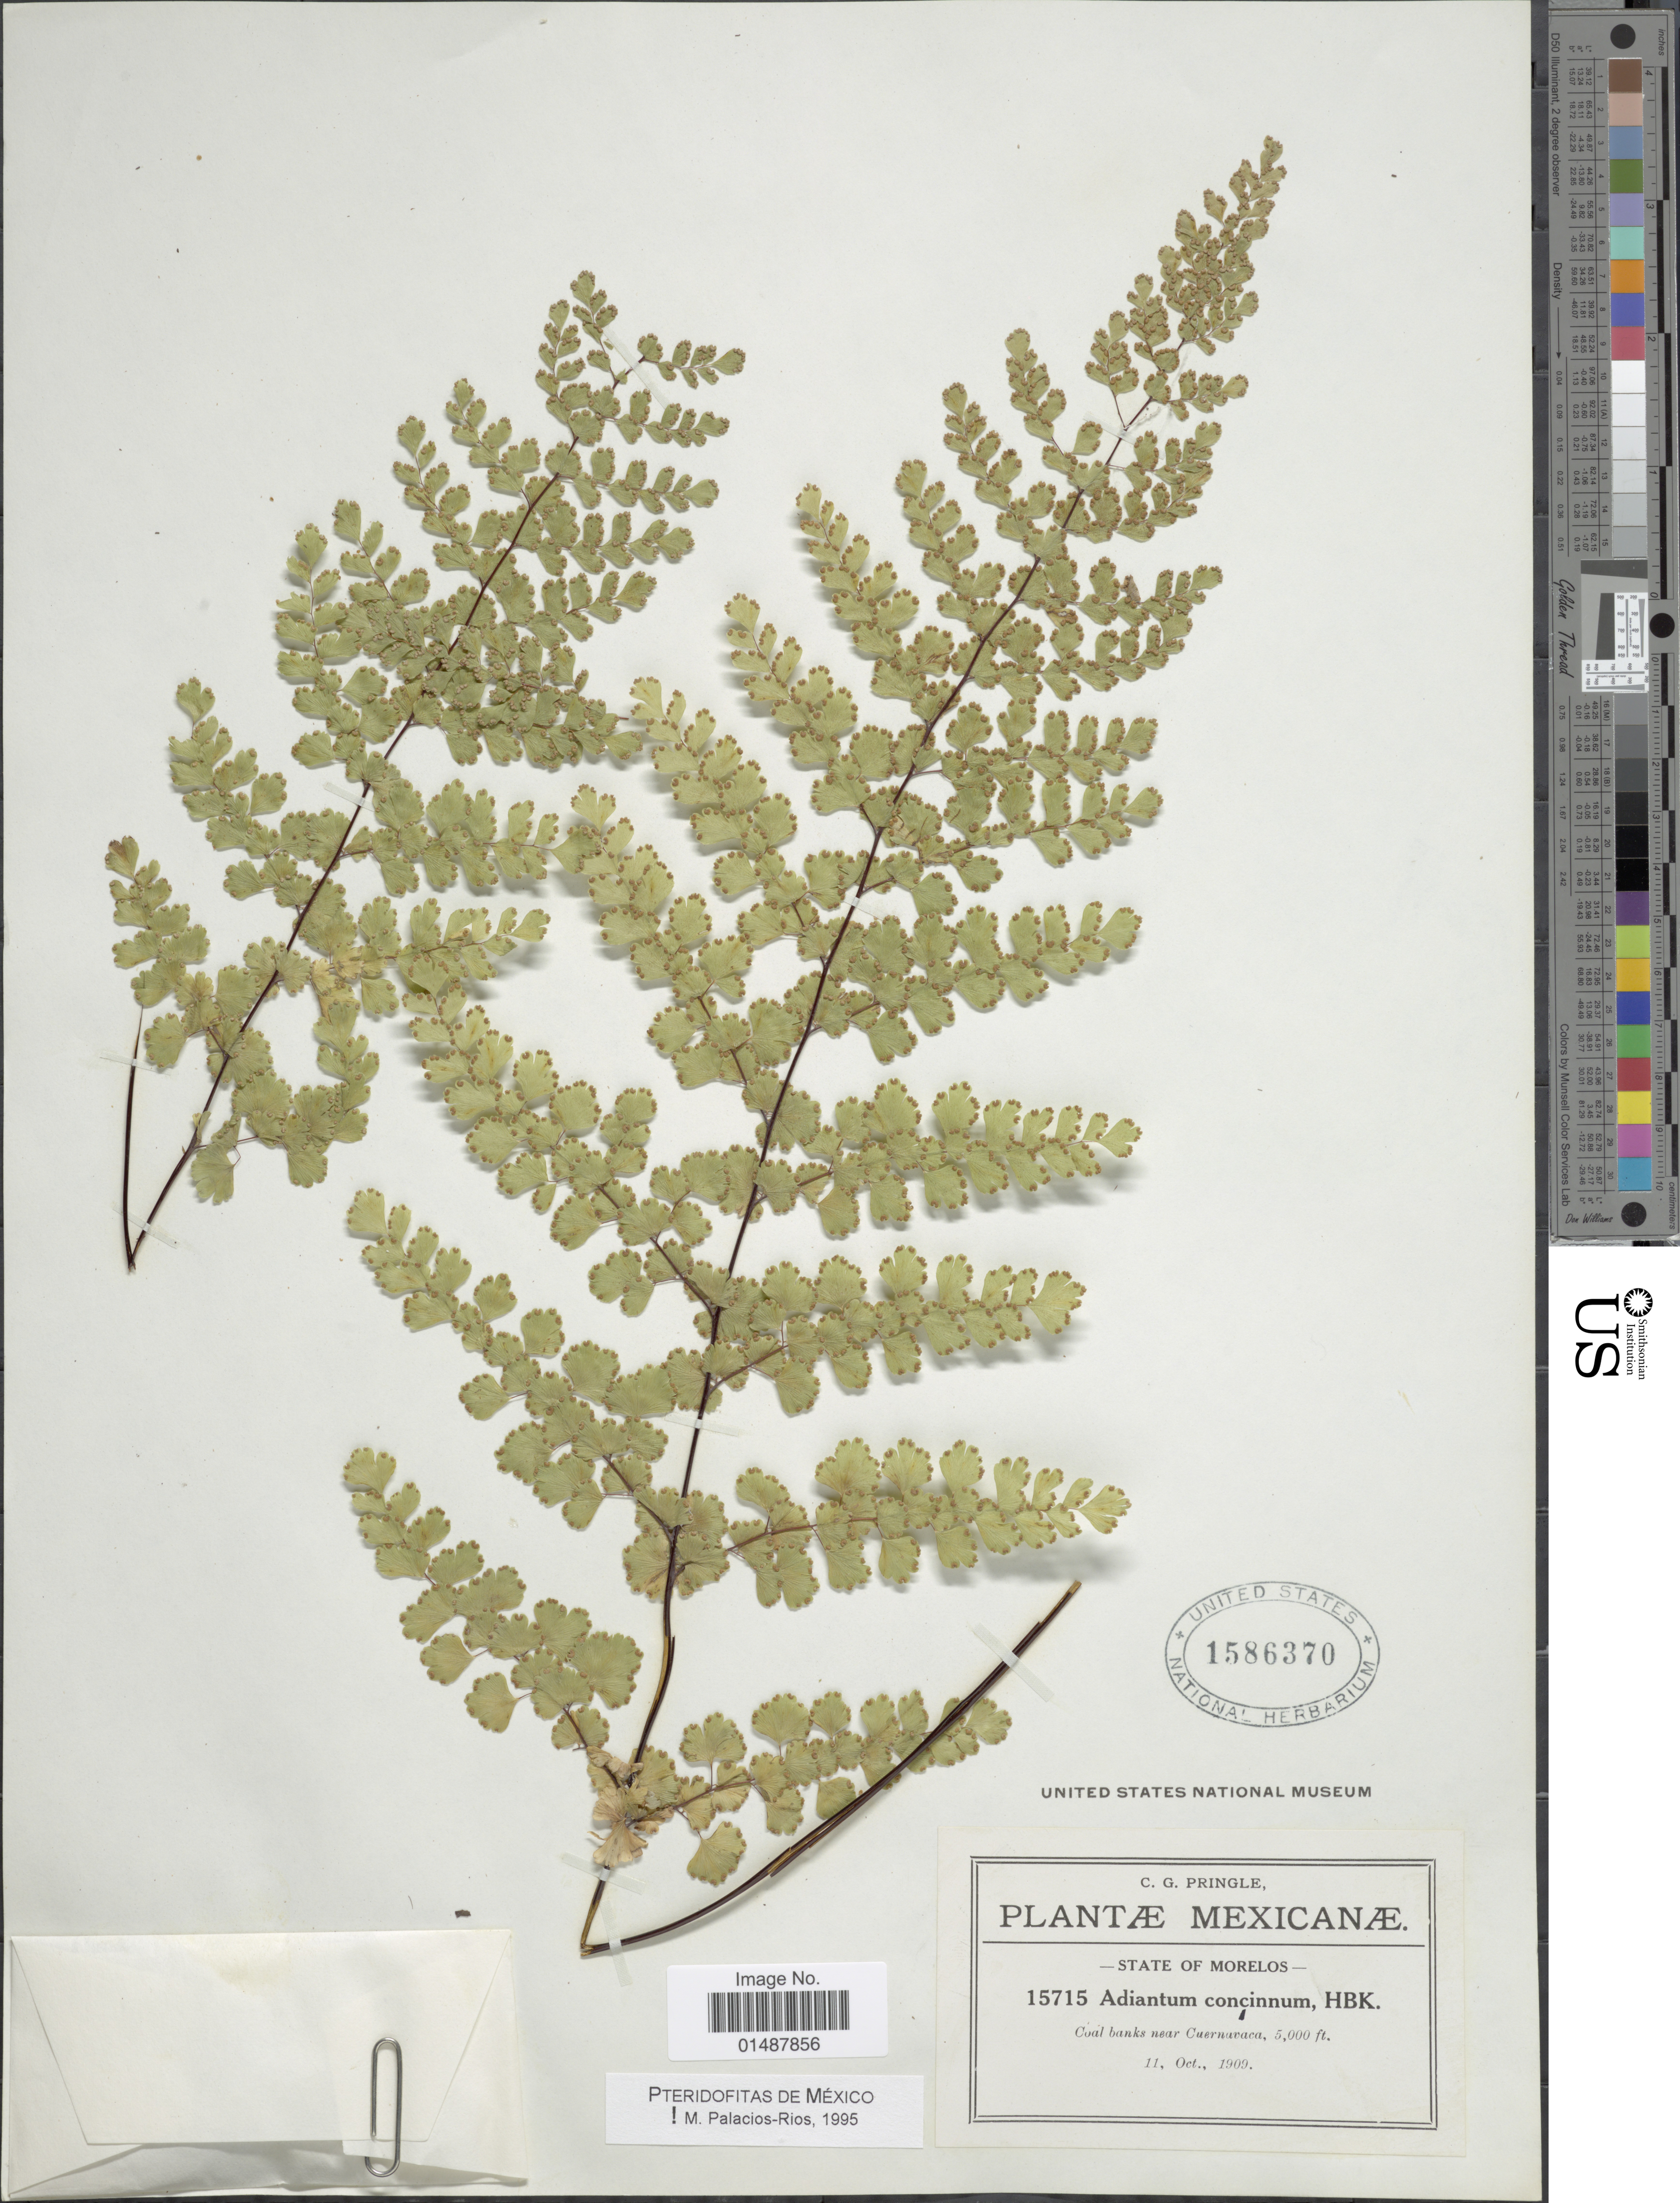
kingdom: Plantae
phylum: Tracheophyta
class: Polypodiopsida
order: Polypodiales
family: Pteridaceae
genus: Adiantum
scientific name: Adiantum concinnum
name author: Humb. & Bonpl. ex Willd.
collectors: C. G. Pringle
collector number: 15715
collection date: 1909-10-11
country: Mexico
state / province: Morelos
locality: Coal banks near cuernavaca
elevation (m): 1524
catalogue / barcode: US 1586370